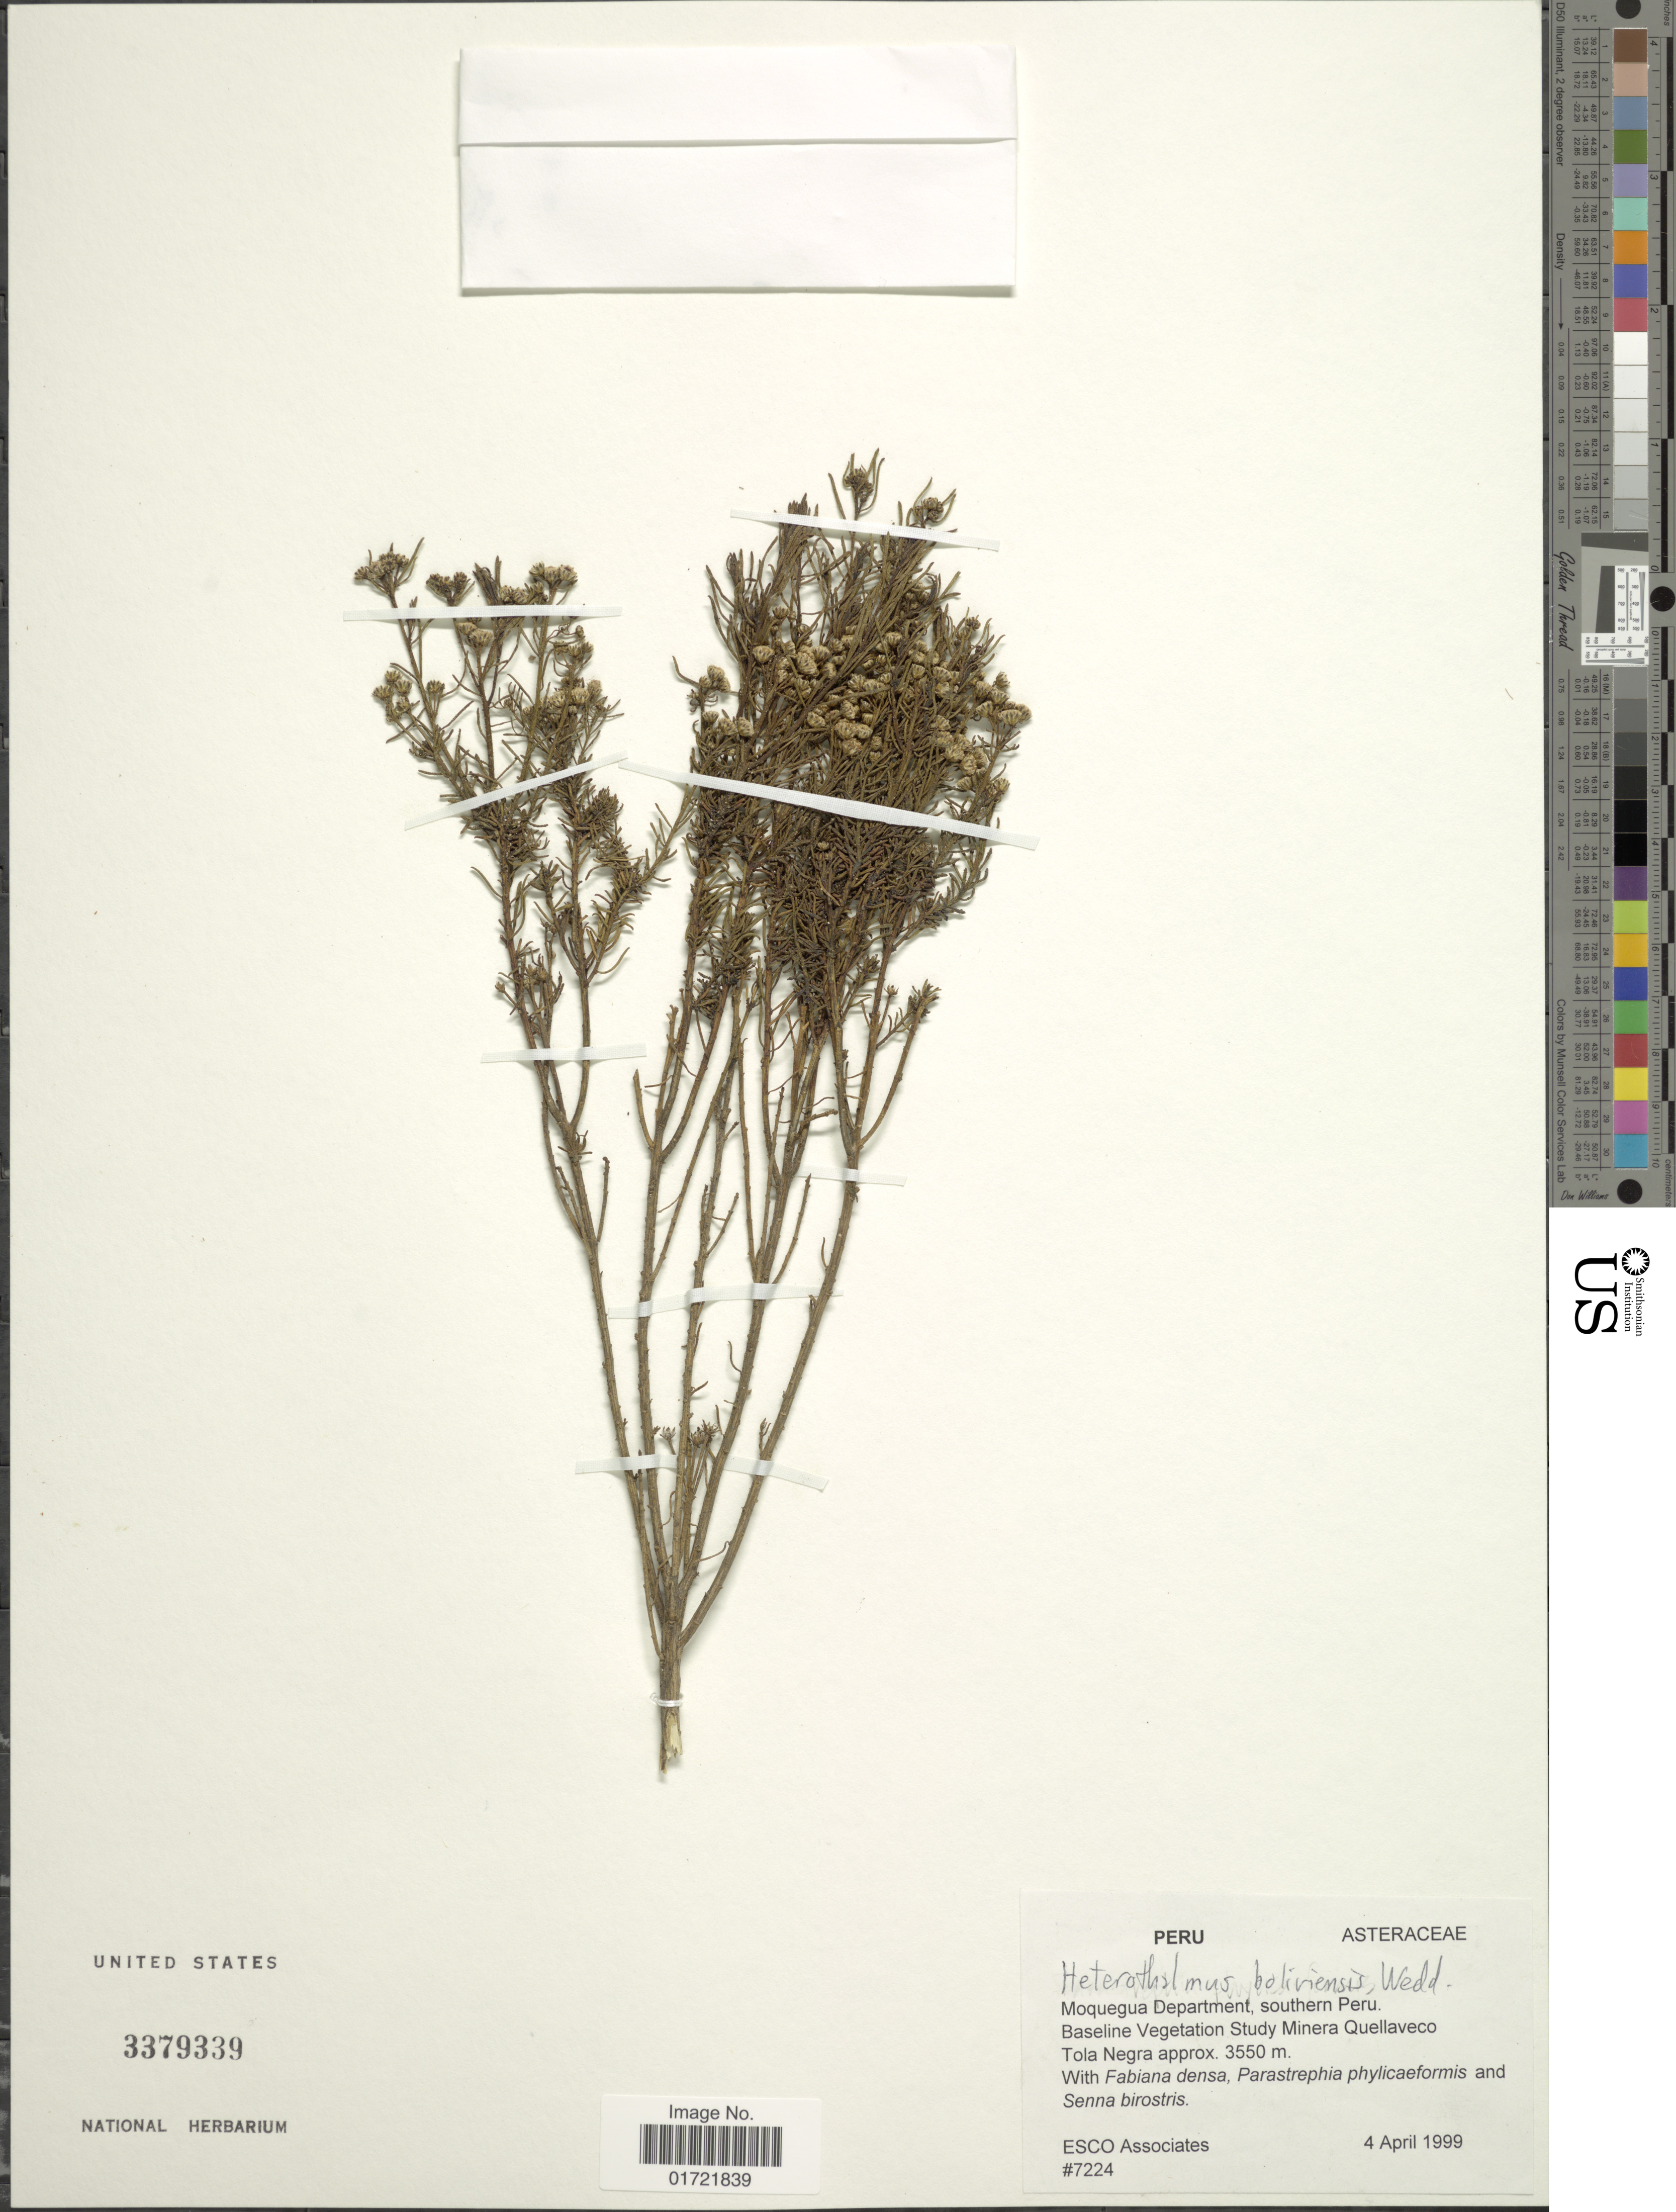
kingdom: Plantae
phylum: Tracheophyta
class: Magnoliopsida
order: Asterales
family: Asteraceae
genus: Baccharis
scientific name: Baccharis bolivensis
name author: (Wedd.) Cabrera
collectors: ESCO Associates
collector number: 7224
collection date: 1999-04-04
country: Peru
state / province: Moquegua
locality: Southern Peru.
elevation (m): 3550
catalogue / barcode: US 3379339